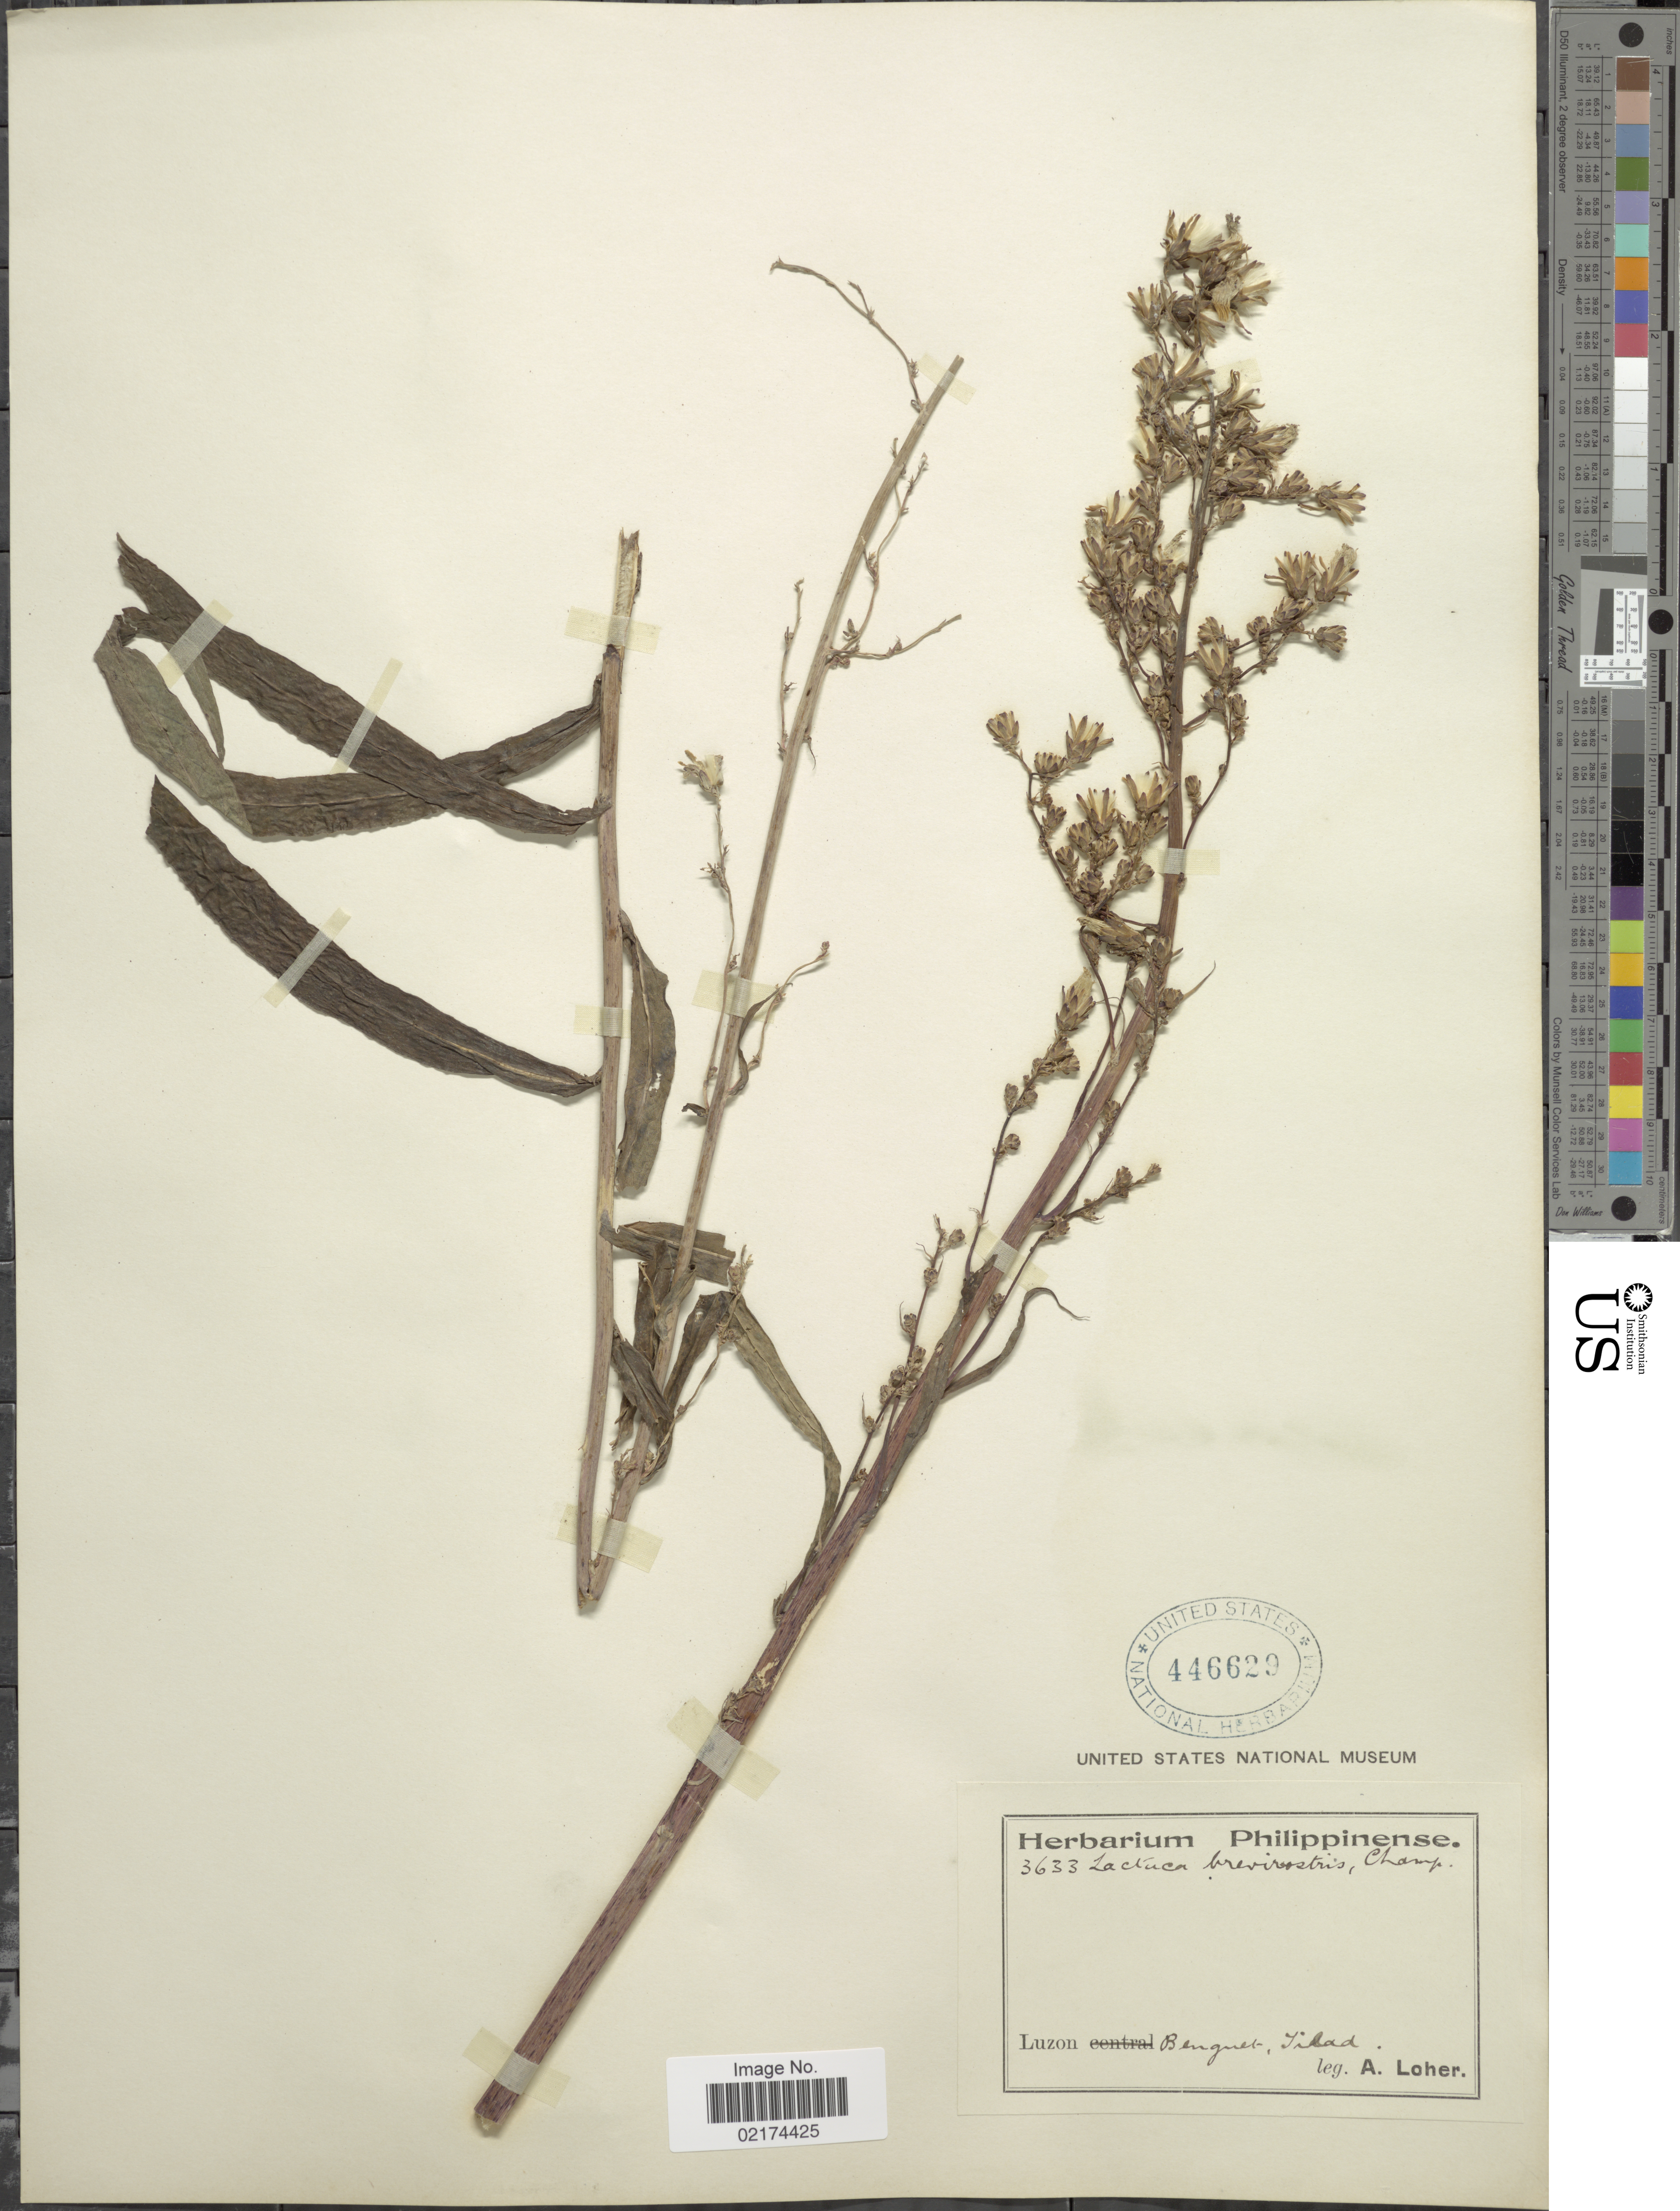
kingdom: Plantae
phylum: Tracheophyta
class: Magnoliopsida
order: Asterales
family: Asteraceae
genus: Lactuca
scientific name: Lactuca indica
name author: L.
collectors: A. Loher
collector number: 3633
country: Philippines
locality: Luzon, Benguet, Tilad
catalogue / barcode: US 446629